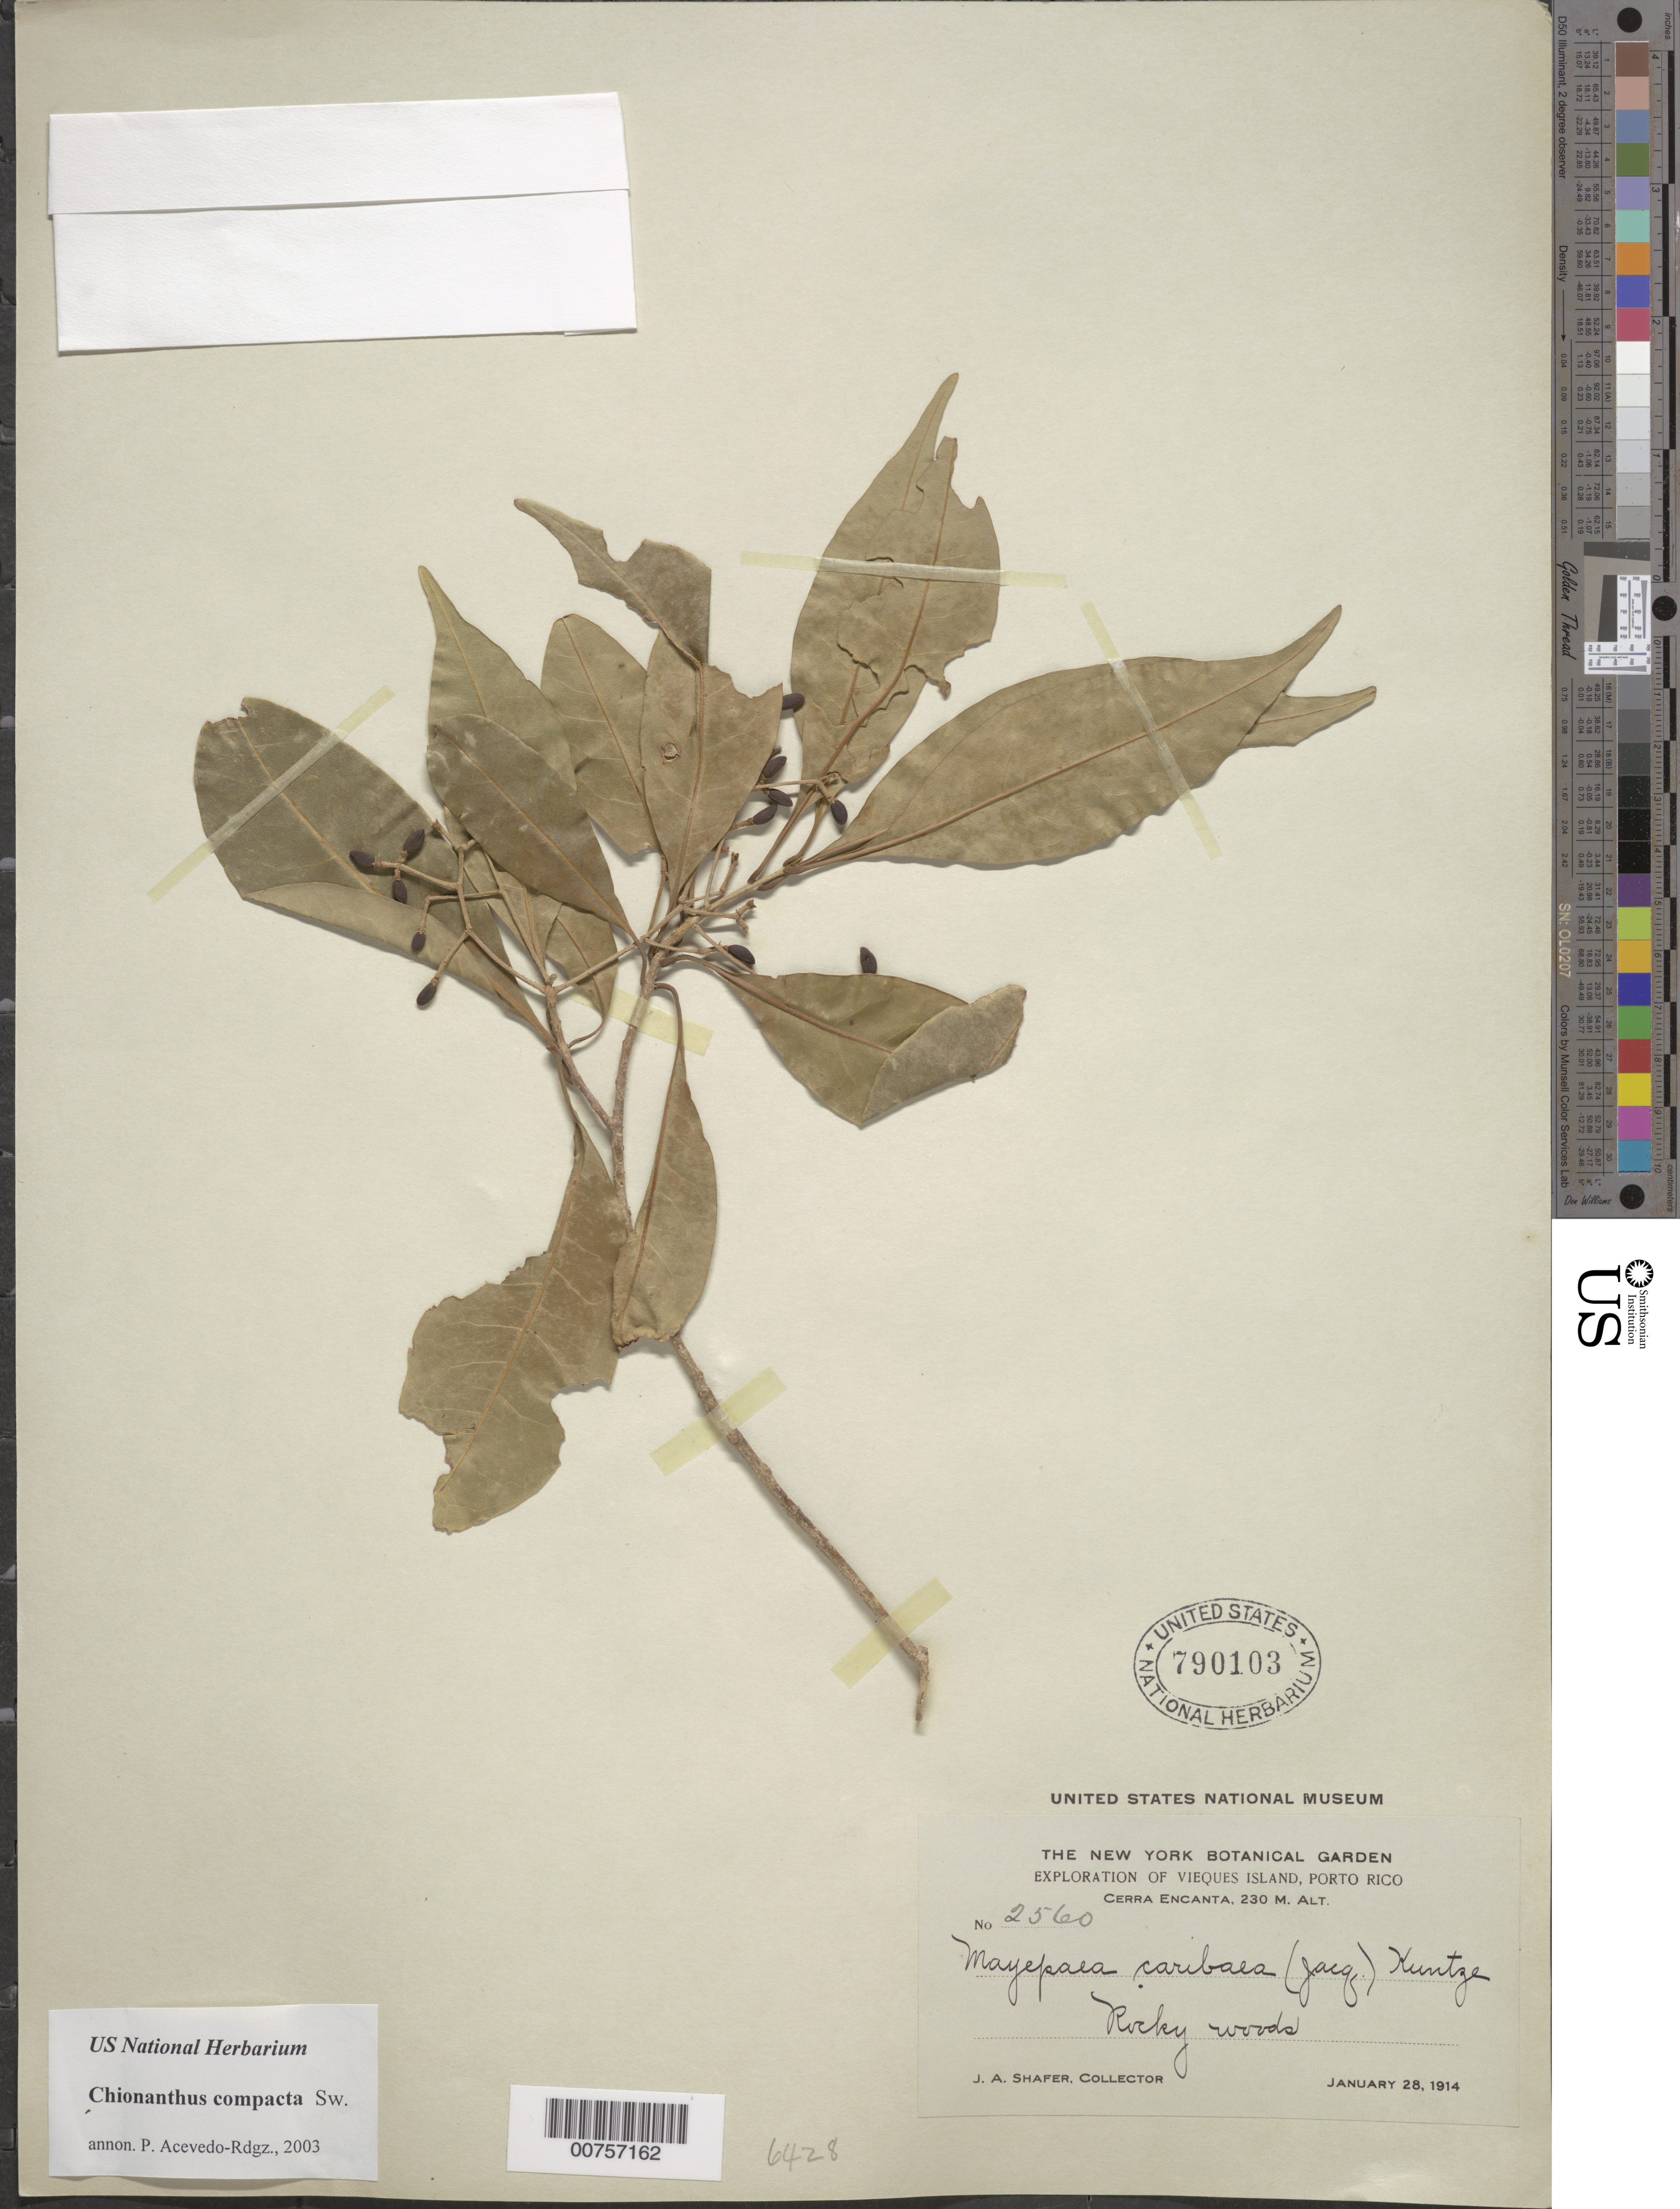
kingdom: Plantae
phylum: Tracheophyta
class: Magnoliopsida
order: Lamiales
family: Oleaceae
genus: Chionanthus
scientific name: Chionanthus compactus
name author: Sw.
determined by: Acevedo-Rodríguez, P., (BOT), Smithsonian Institution - National Museum of Natural History (UNITED STATES)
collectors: J. A. Shafer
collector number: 2560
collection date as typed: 28 Jan 1914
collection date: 1914-01-28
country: Puerto Rico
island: Vieques I.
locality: Cerra Encanta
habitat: Rocky woods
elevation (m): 230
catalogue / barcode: US 790103